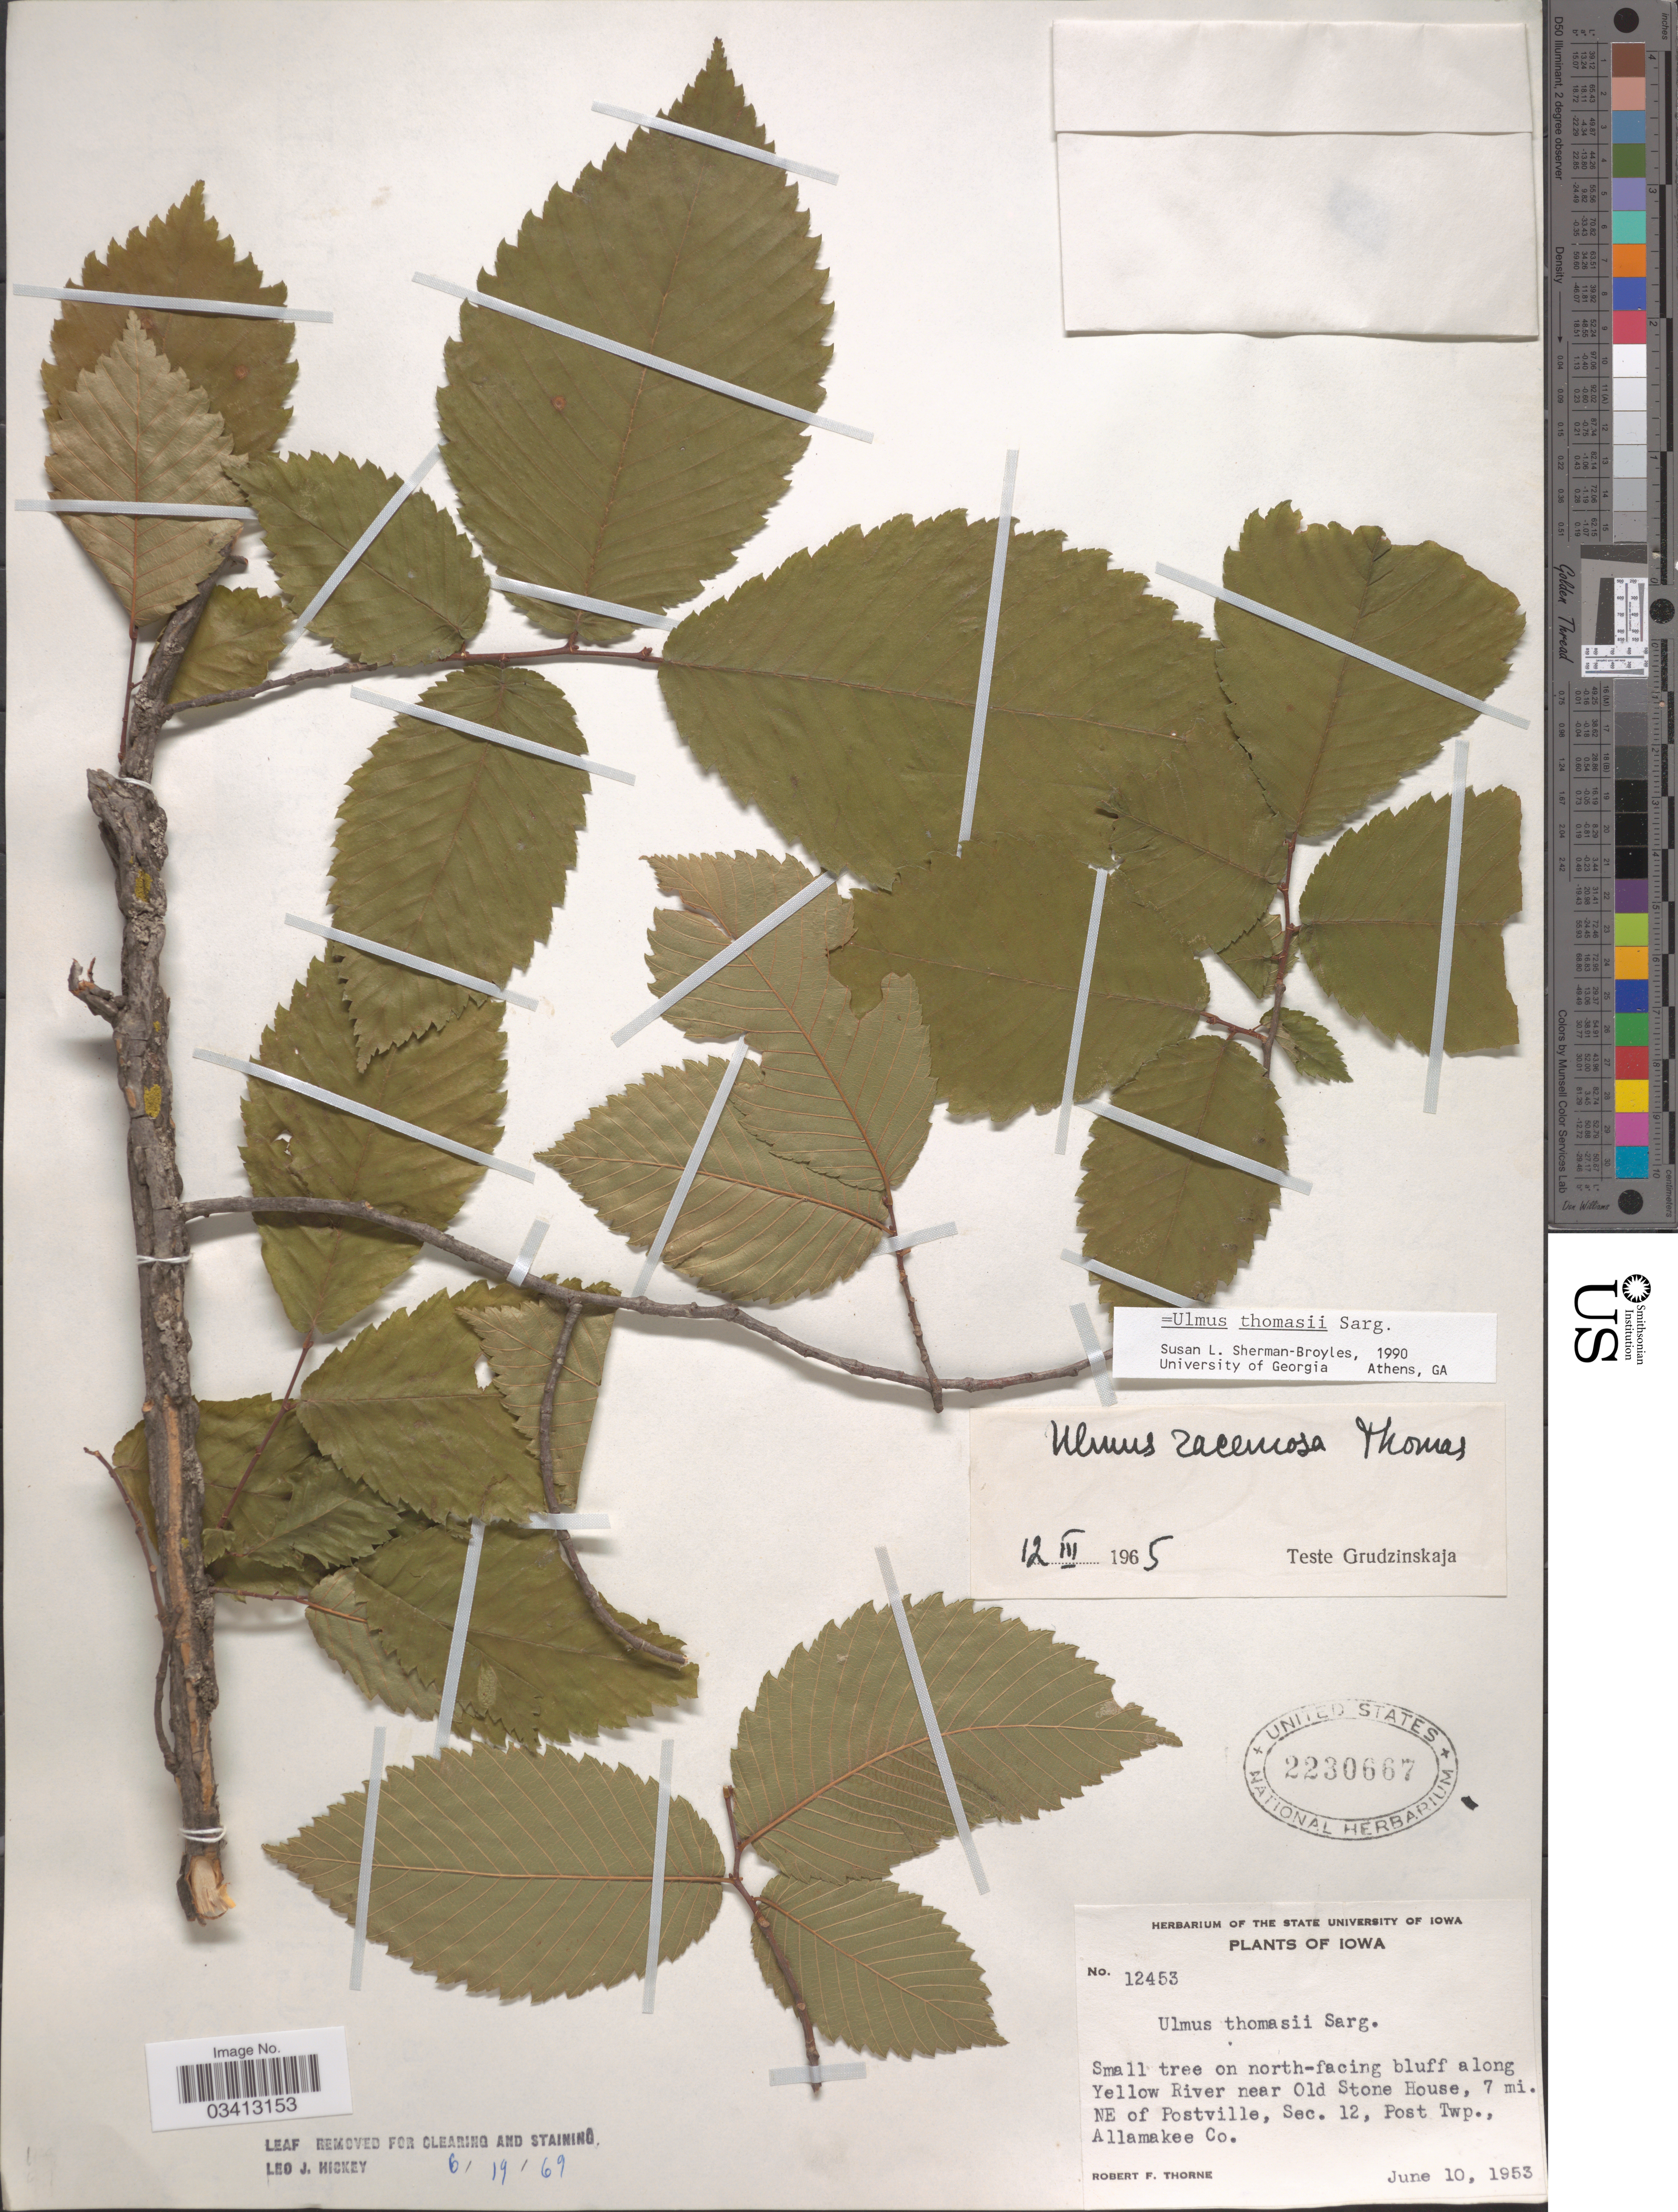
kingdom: Plantae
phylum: Tracheophyta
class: Magnoliopsida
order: Rosales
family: Ulmaceae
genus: Ulmus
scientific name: Ulmus thomasii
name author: Sarg.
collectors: R. F. Thorne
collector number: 12453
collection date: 1953-06-10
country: United States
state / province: Iowa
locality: Small tree on north-facing bluff along Yellow River near Old Stone House, 7 mi. NE of Postville, Sec. 12, Post Twp. Allamakee Co.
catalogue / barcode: US 2230667